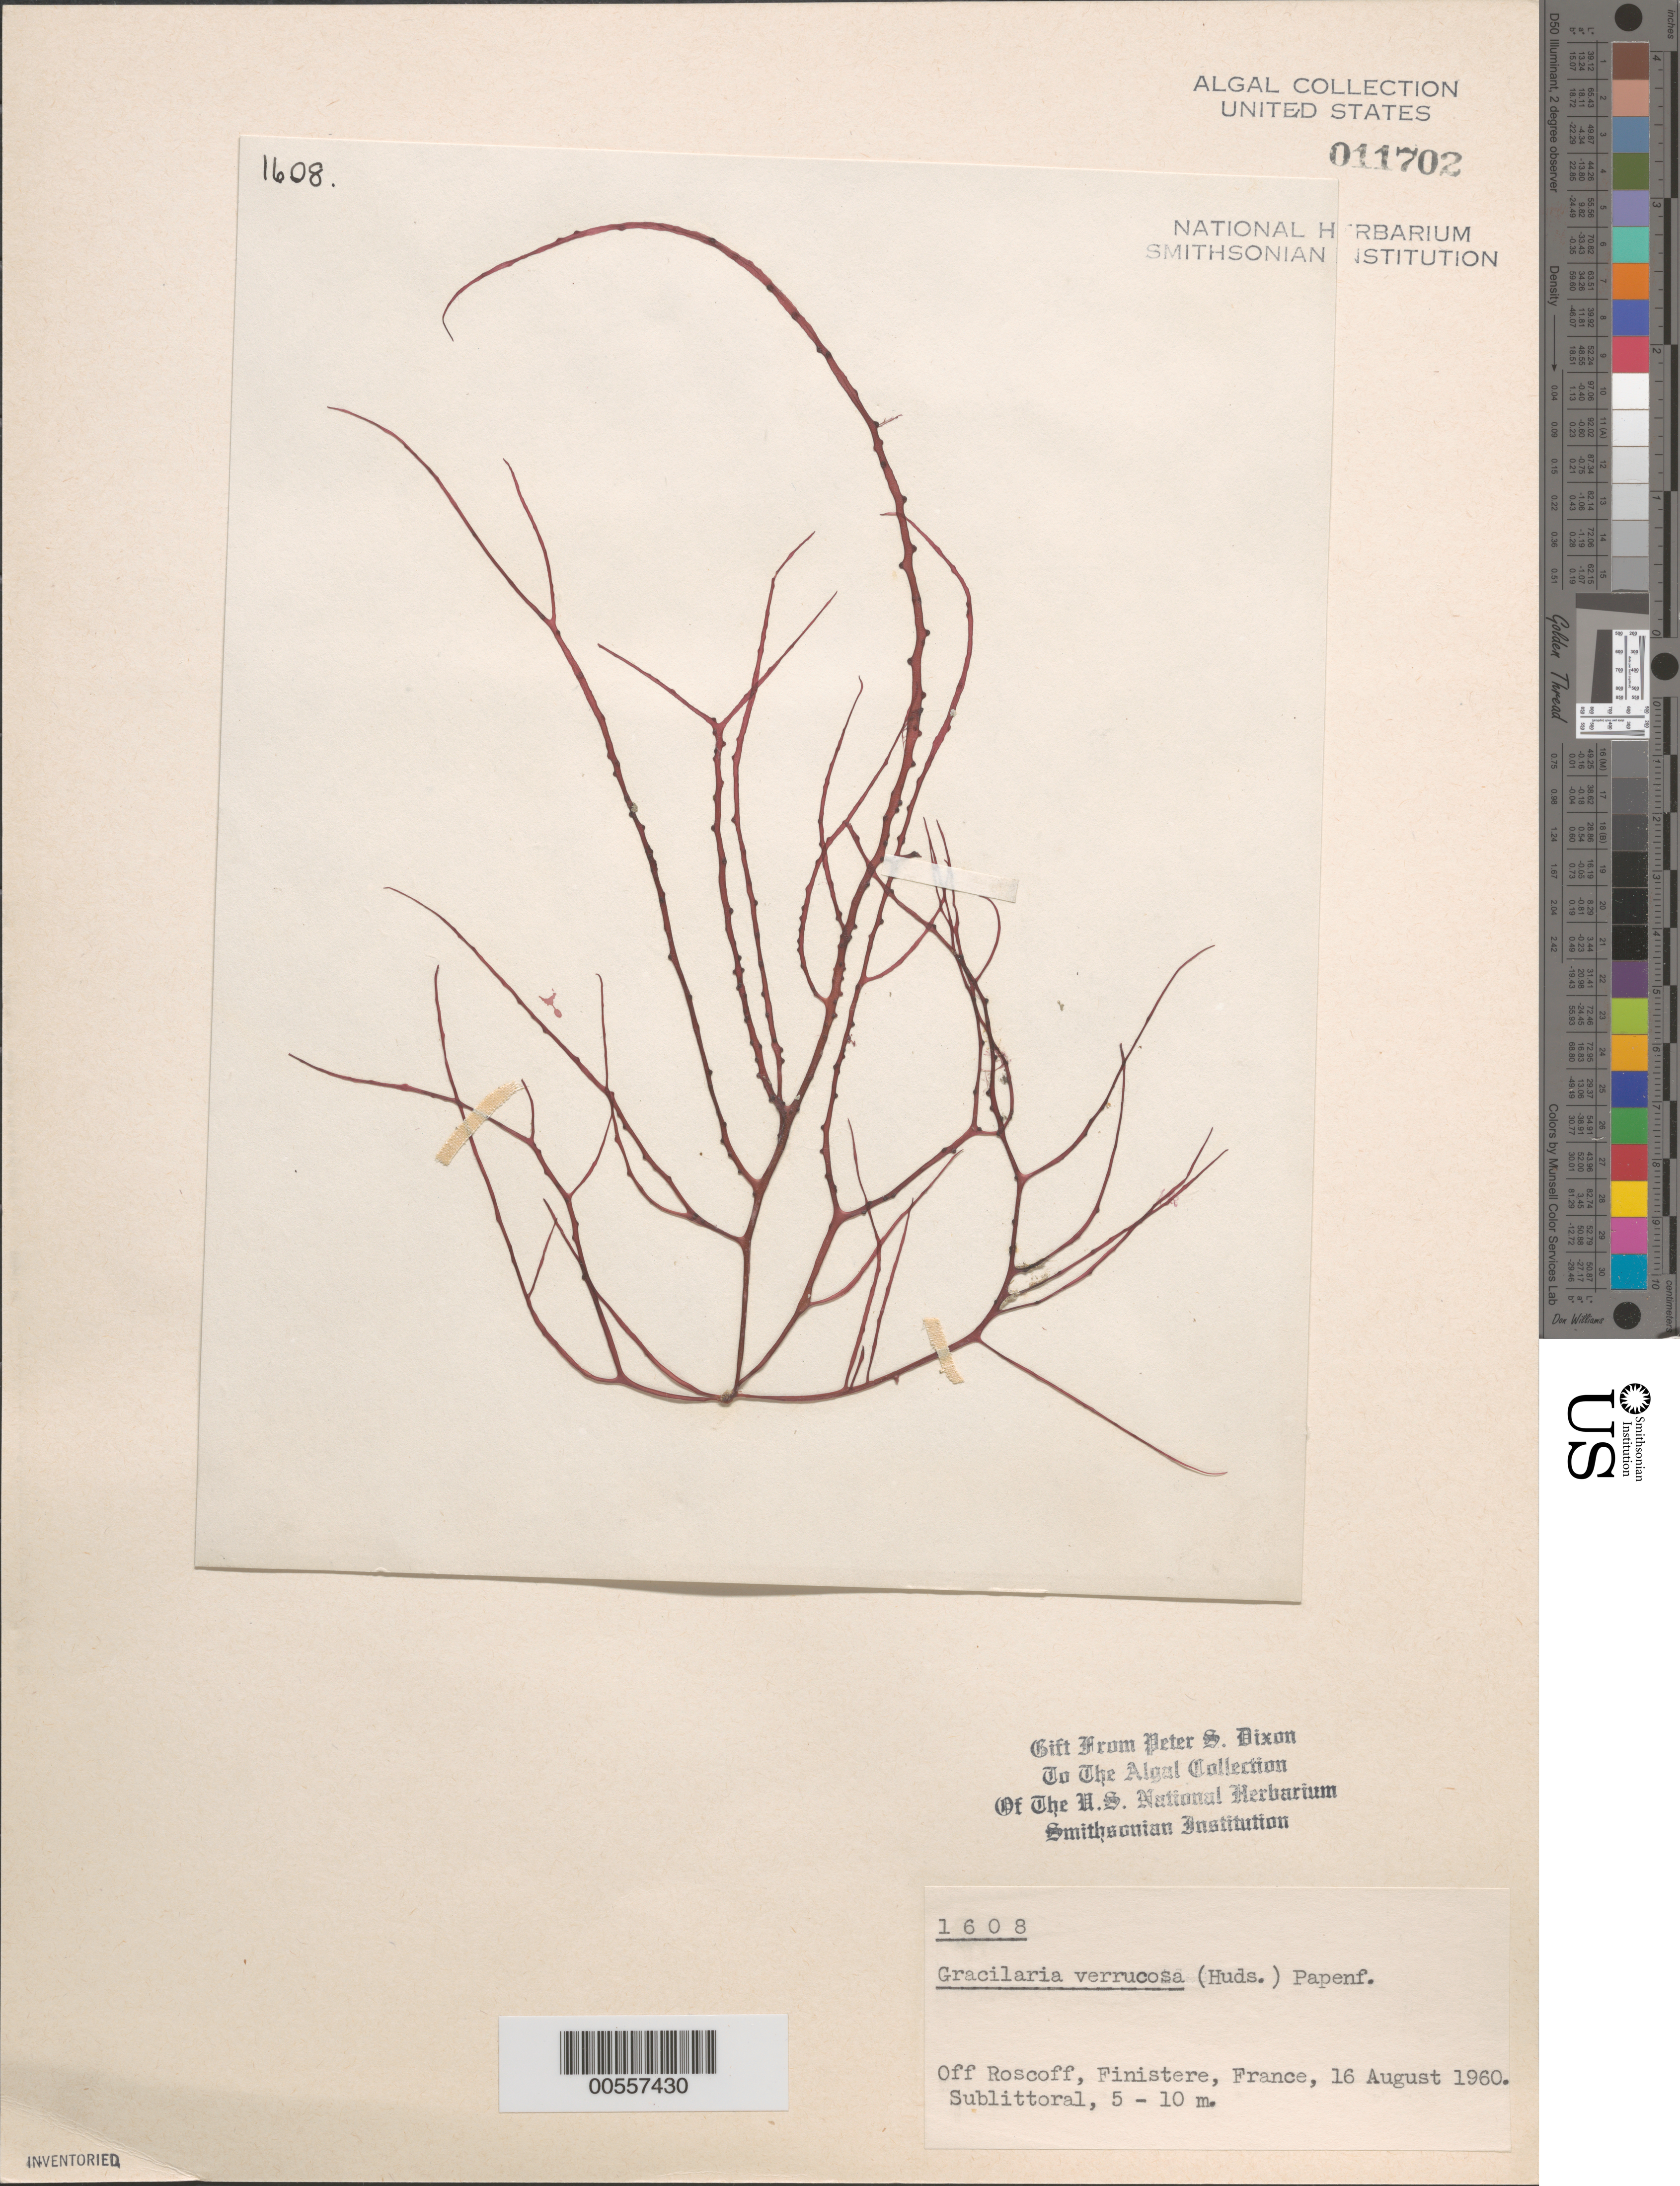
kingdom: Plantae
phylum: Rhodophyta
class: Florideophyceae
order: Gracilariales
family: Gracilariaceae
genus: Gracilariopsis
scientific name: Gracilariopsis longissima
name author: (S.G. Gmel.) Steentoft et al.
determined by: Algae name updating Project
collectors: P. S. Dixon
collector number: PSD 1608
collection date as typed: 16 Aug 1960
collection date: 1960-08-16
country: France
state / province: Bretagne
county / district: Finistère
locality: Off Roscoff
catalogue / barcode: US 11702